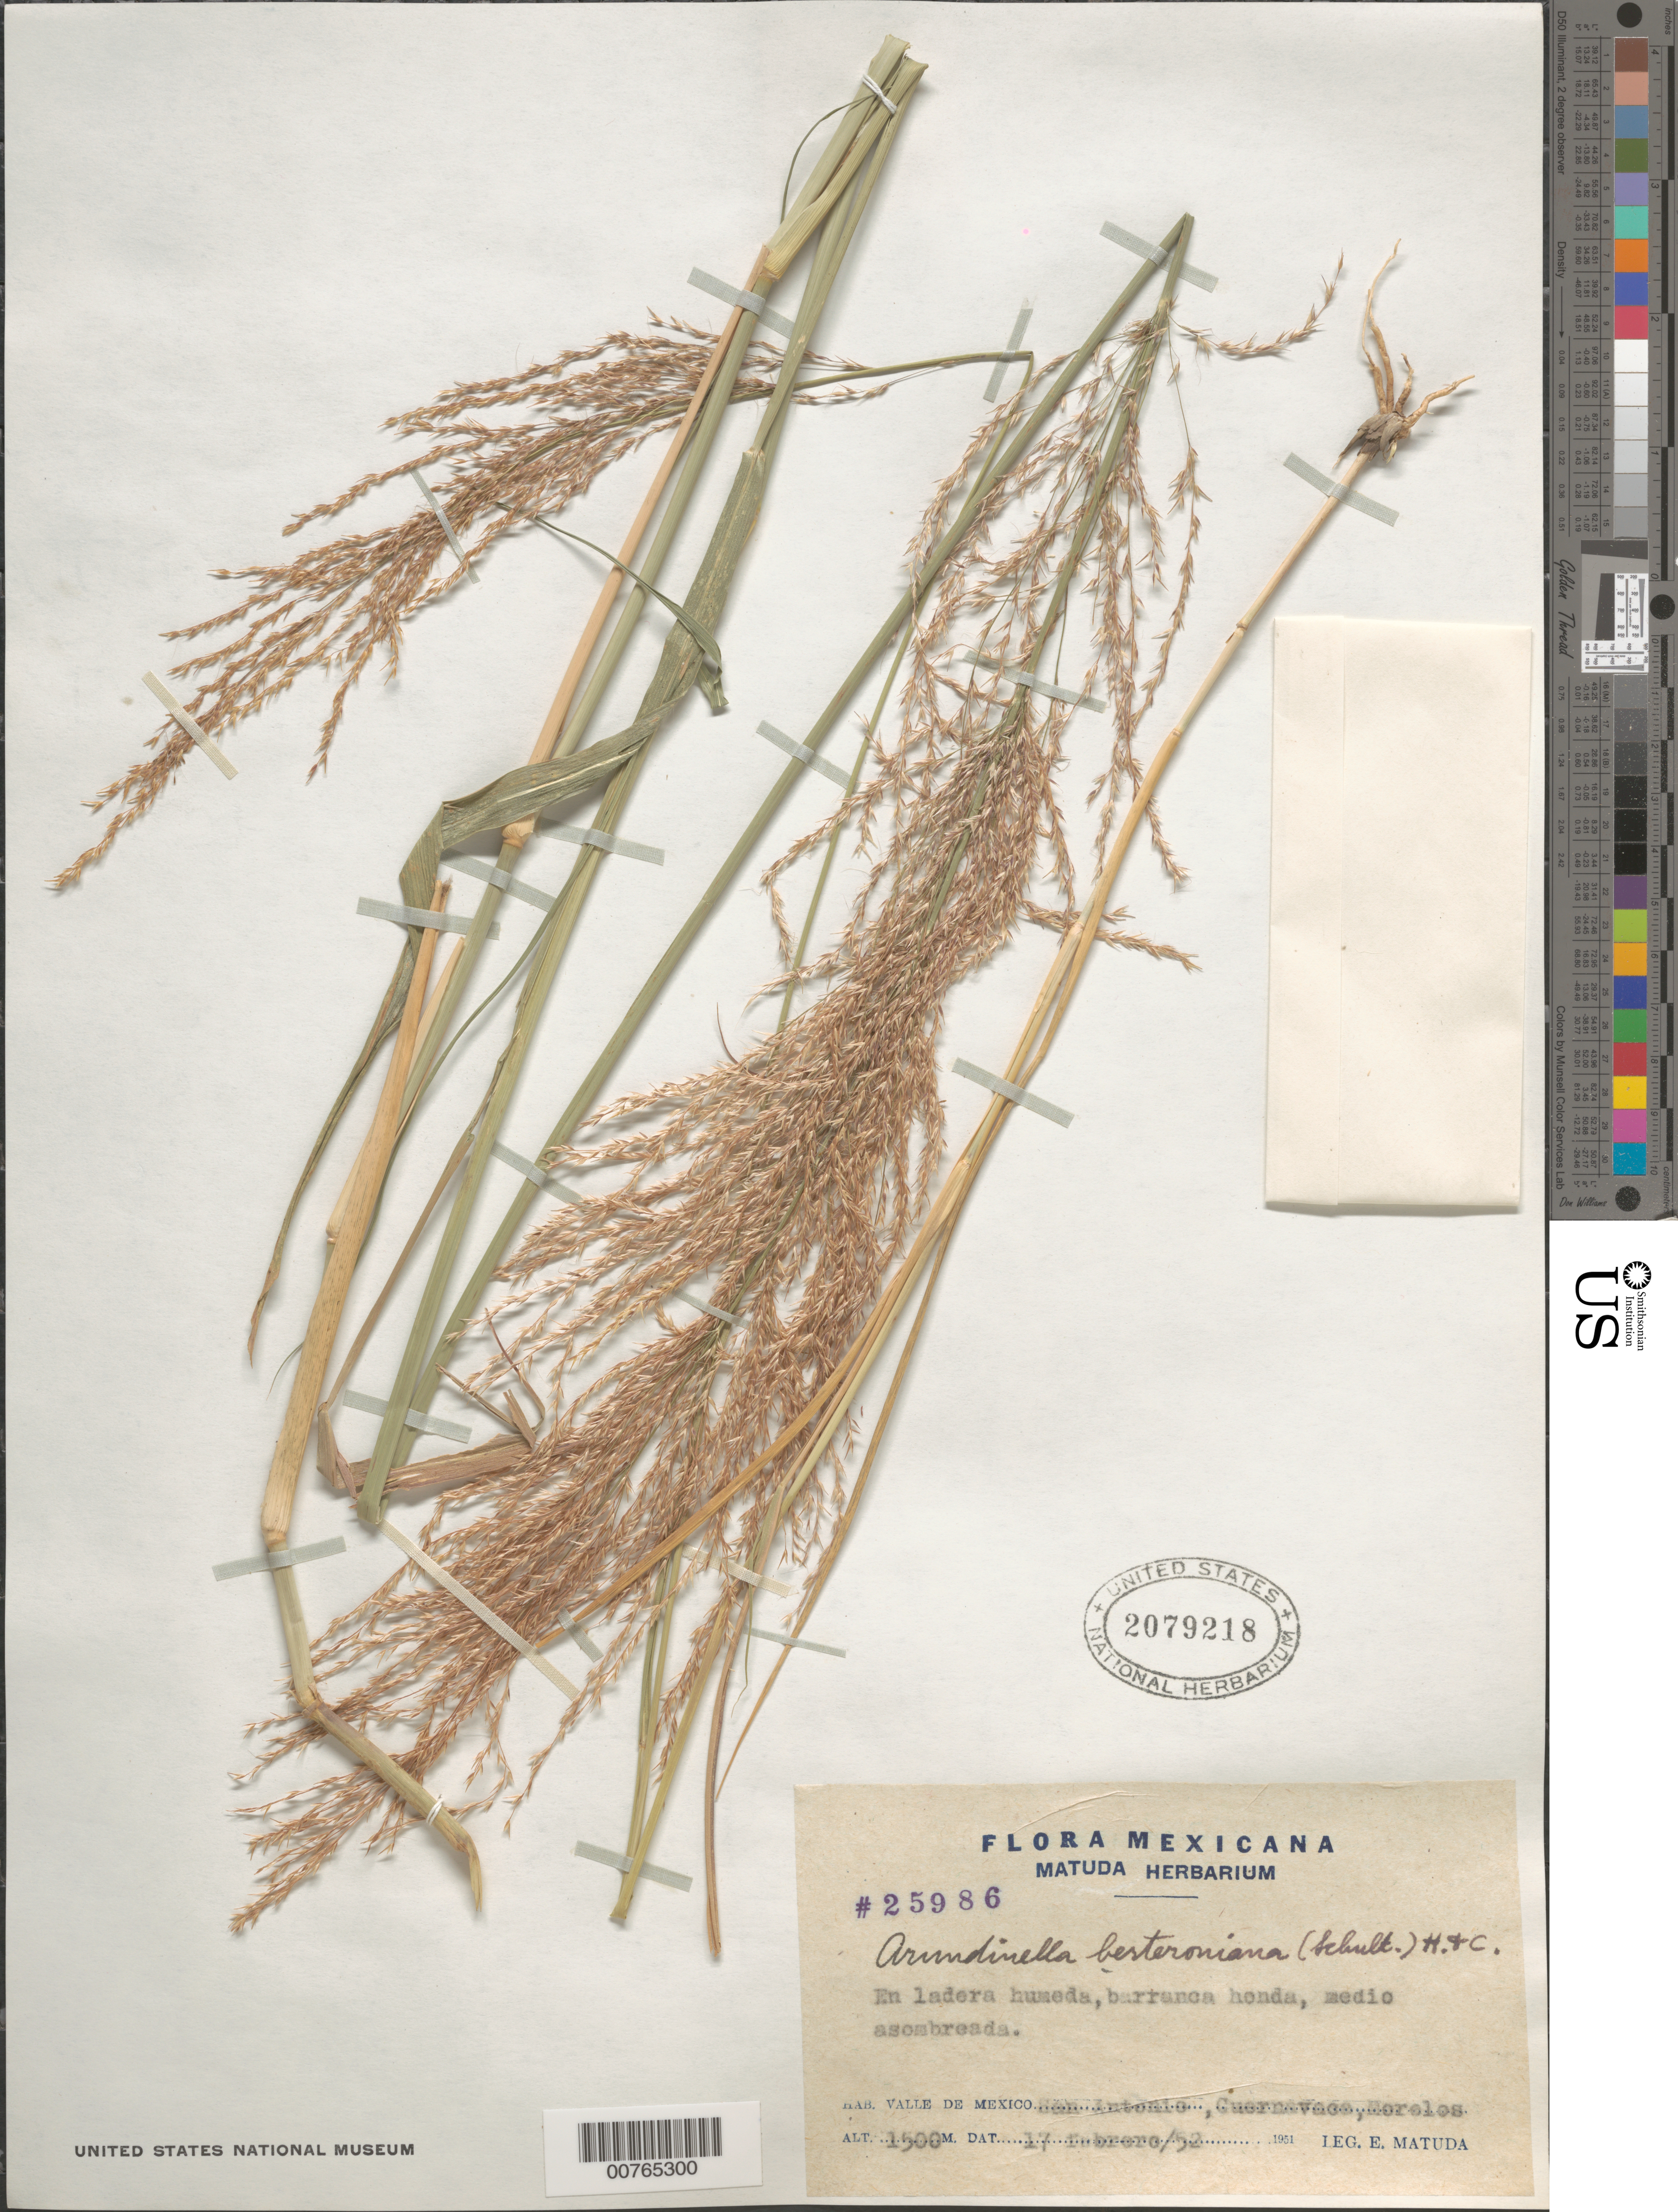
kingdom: Plantae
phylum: Tracheophyta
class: Liliopsida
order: Poales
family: Poaceae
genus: Arundinella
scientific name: Arundinella berteroniana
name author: (Schult.) Hitchc. & Chase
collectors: E. Matuda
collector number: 25986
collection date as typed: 17 Feb 1952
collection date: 1952-02-17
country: Mexico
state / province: Morelos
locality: Guerrovaca.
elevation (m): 1500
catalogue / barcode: US 2079218